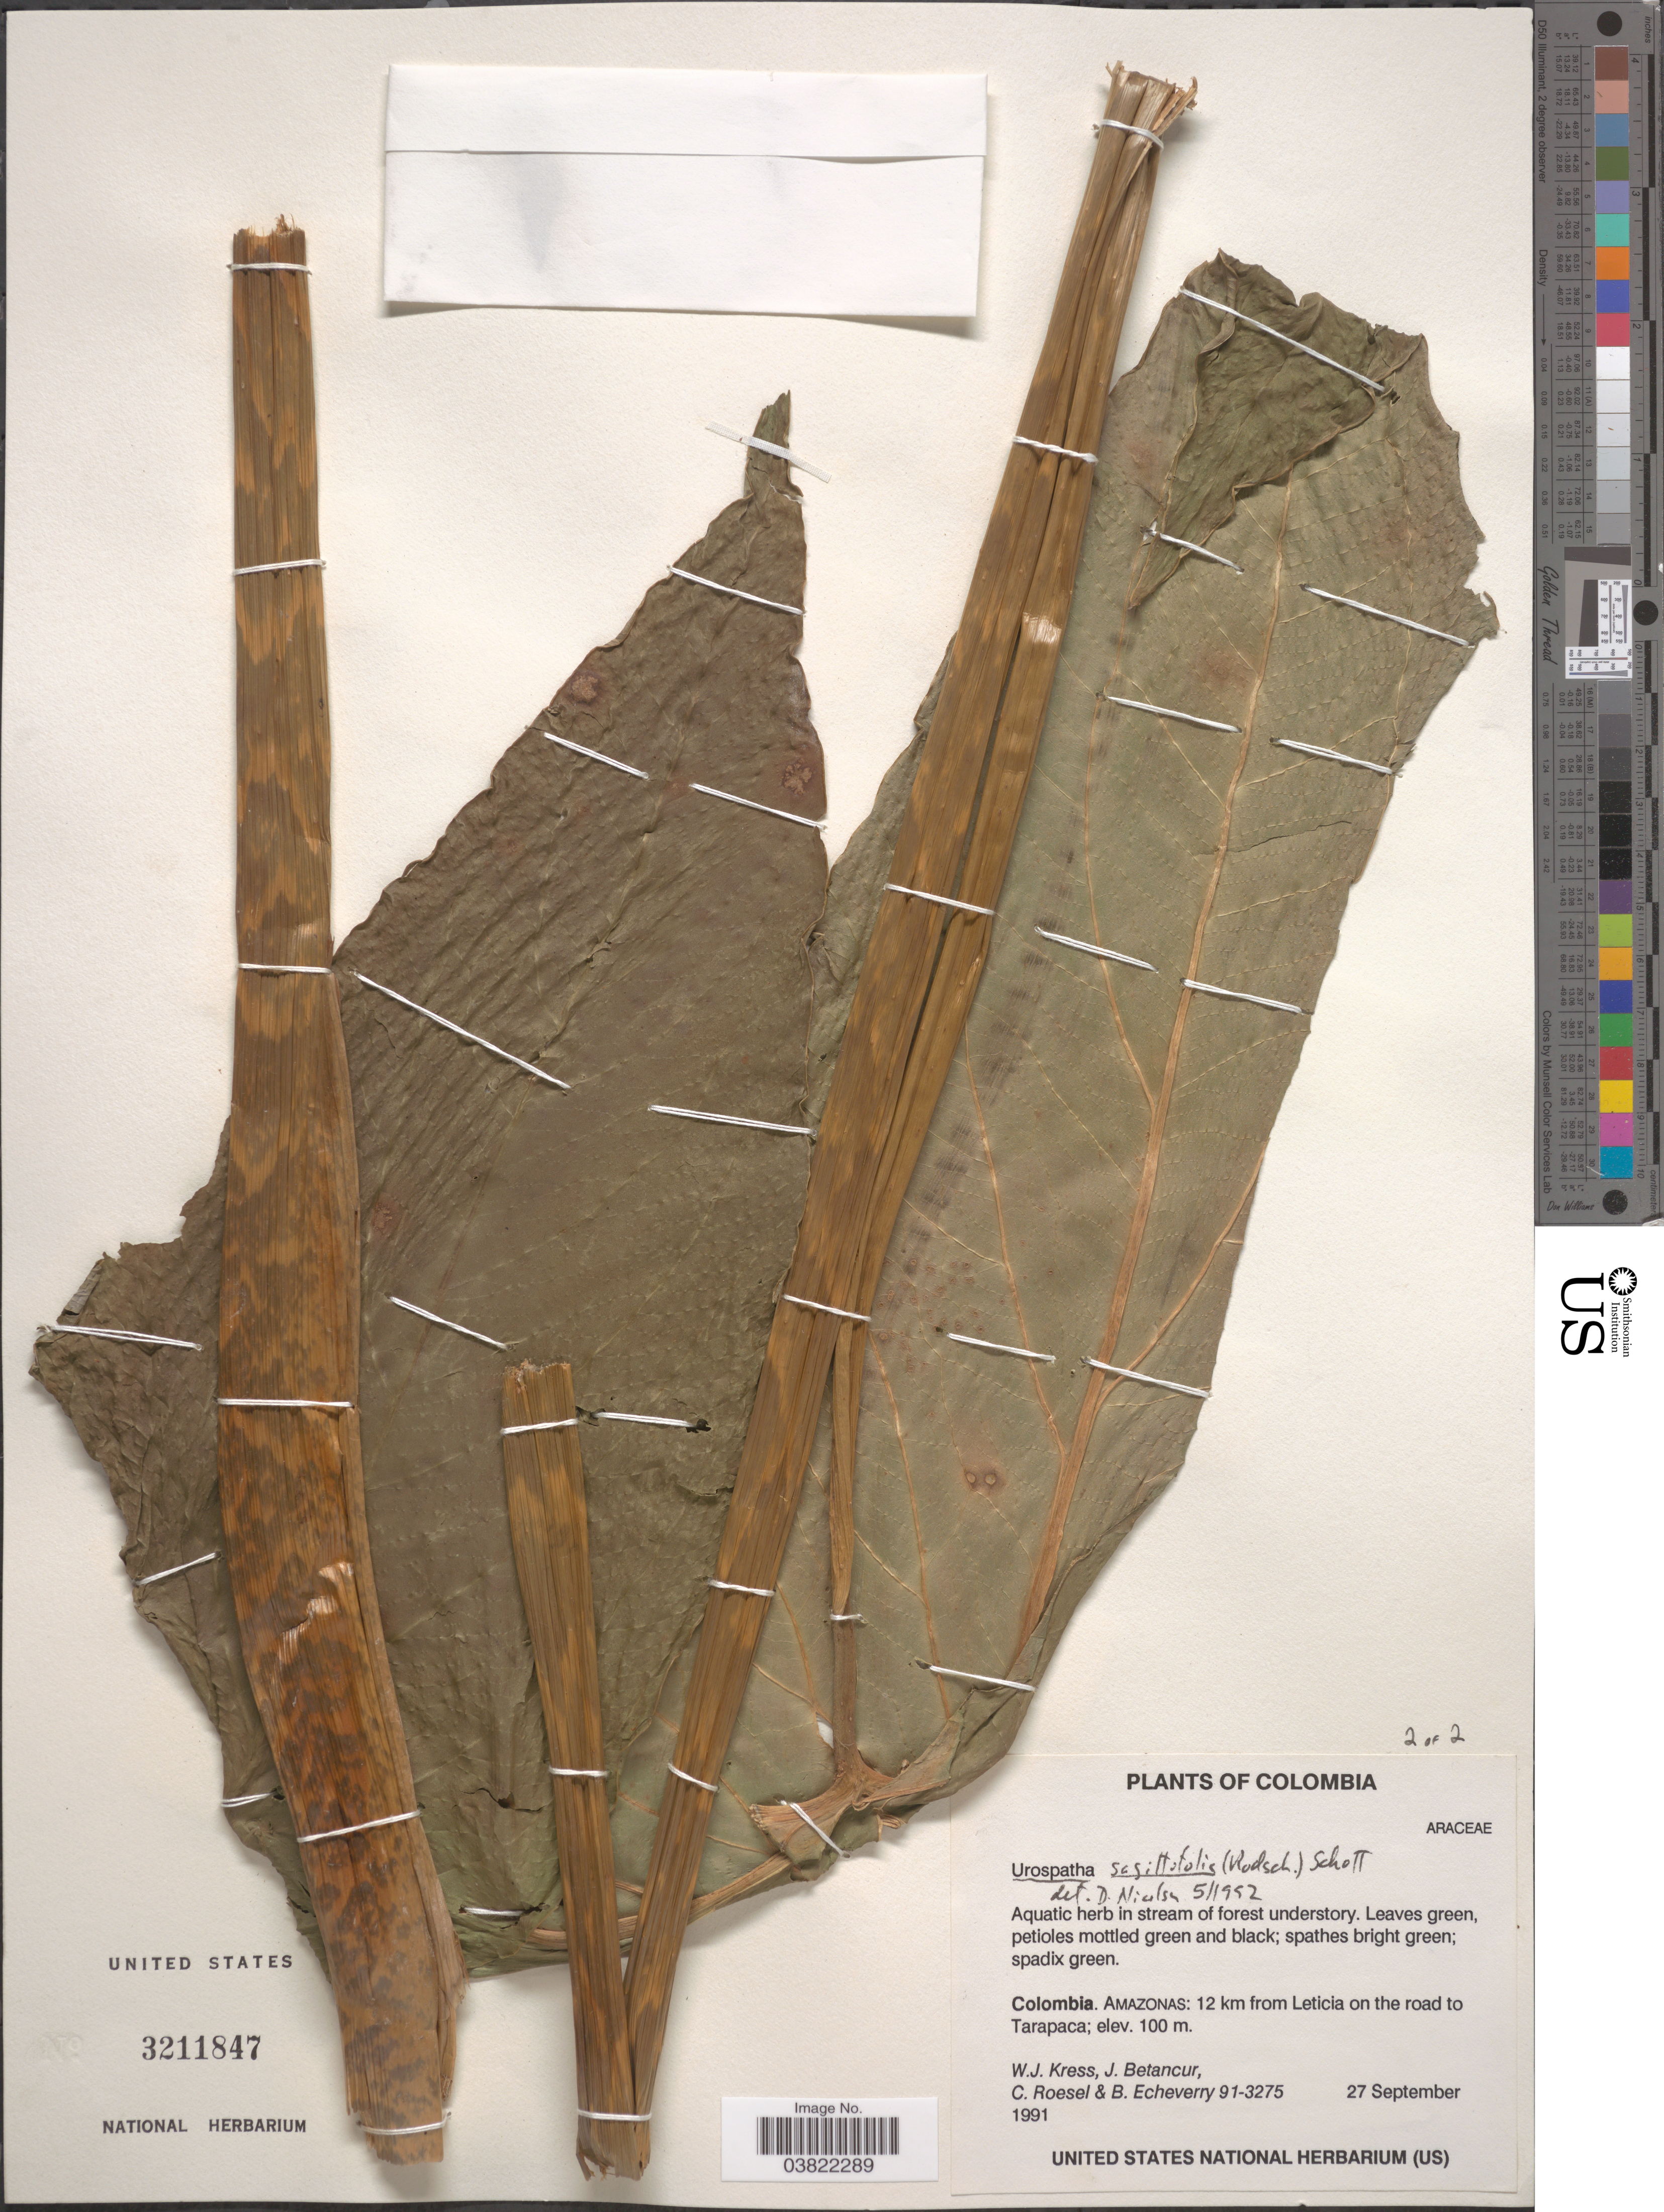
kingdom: Plantae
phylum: Tracheophyta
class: Liliopsida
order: Alismatales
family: Araceae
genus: Urospatha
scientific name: Urospatha sagittifolia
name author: (Rudge) Schott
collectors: W. J. Kress, J. Betancur, C. S. Roesel & B. Echeverry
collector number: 91-3275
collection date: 1991-09-27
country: Colombia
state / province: Amazônas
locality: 12 km from Leticia on the road to Tarapaca.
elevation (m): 100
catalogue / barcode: US 3211847